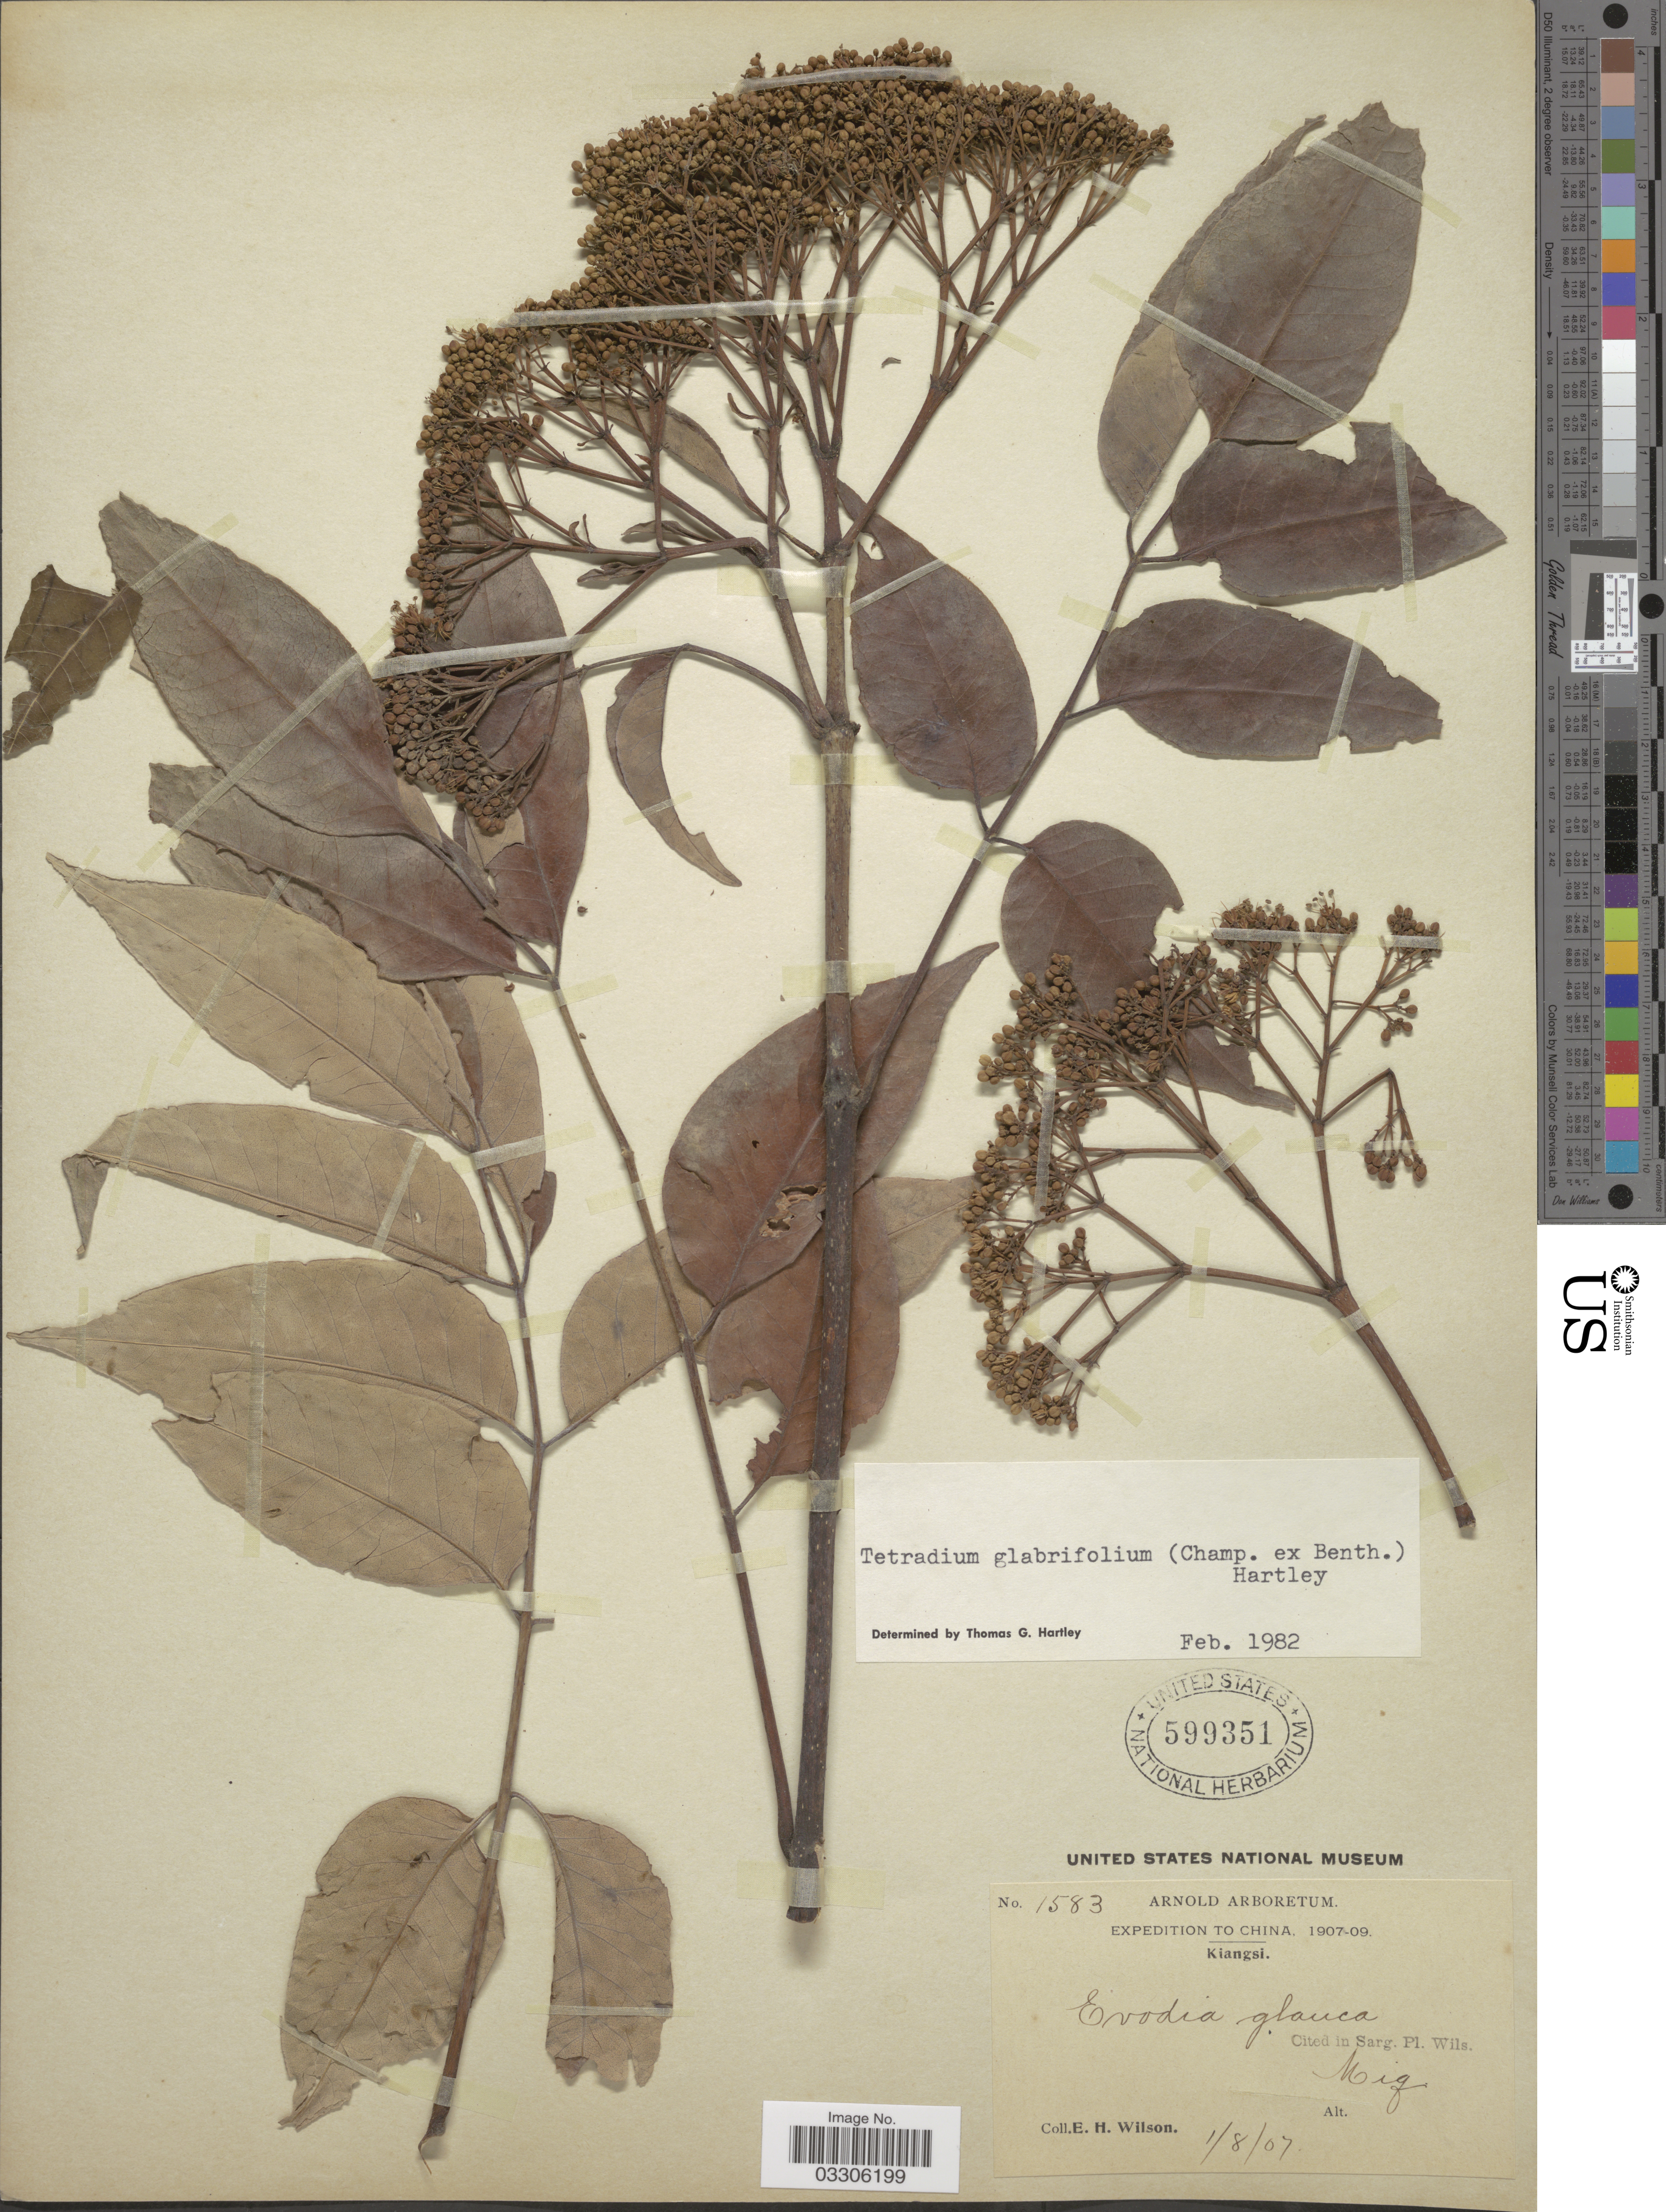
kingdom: Plantae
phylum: Tracheophyta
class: Magnoliopsida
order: Sapindales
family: Rutaceae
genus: Tetradium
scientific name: Tetradium glabrifolium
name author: (Champ. ex Benth.) T.G. Hartley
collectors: E. Wilson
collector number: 1583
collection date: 1907-08-01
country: China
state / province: Jiangxi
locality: Kiangsi.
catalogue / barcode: US 599351